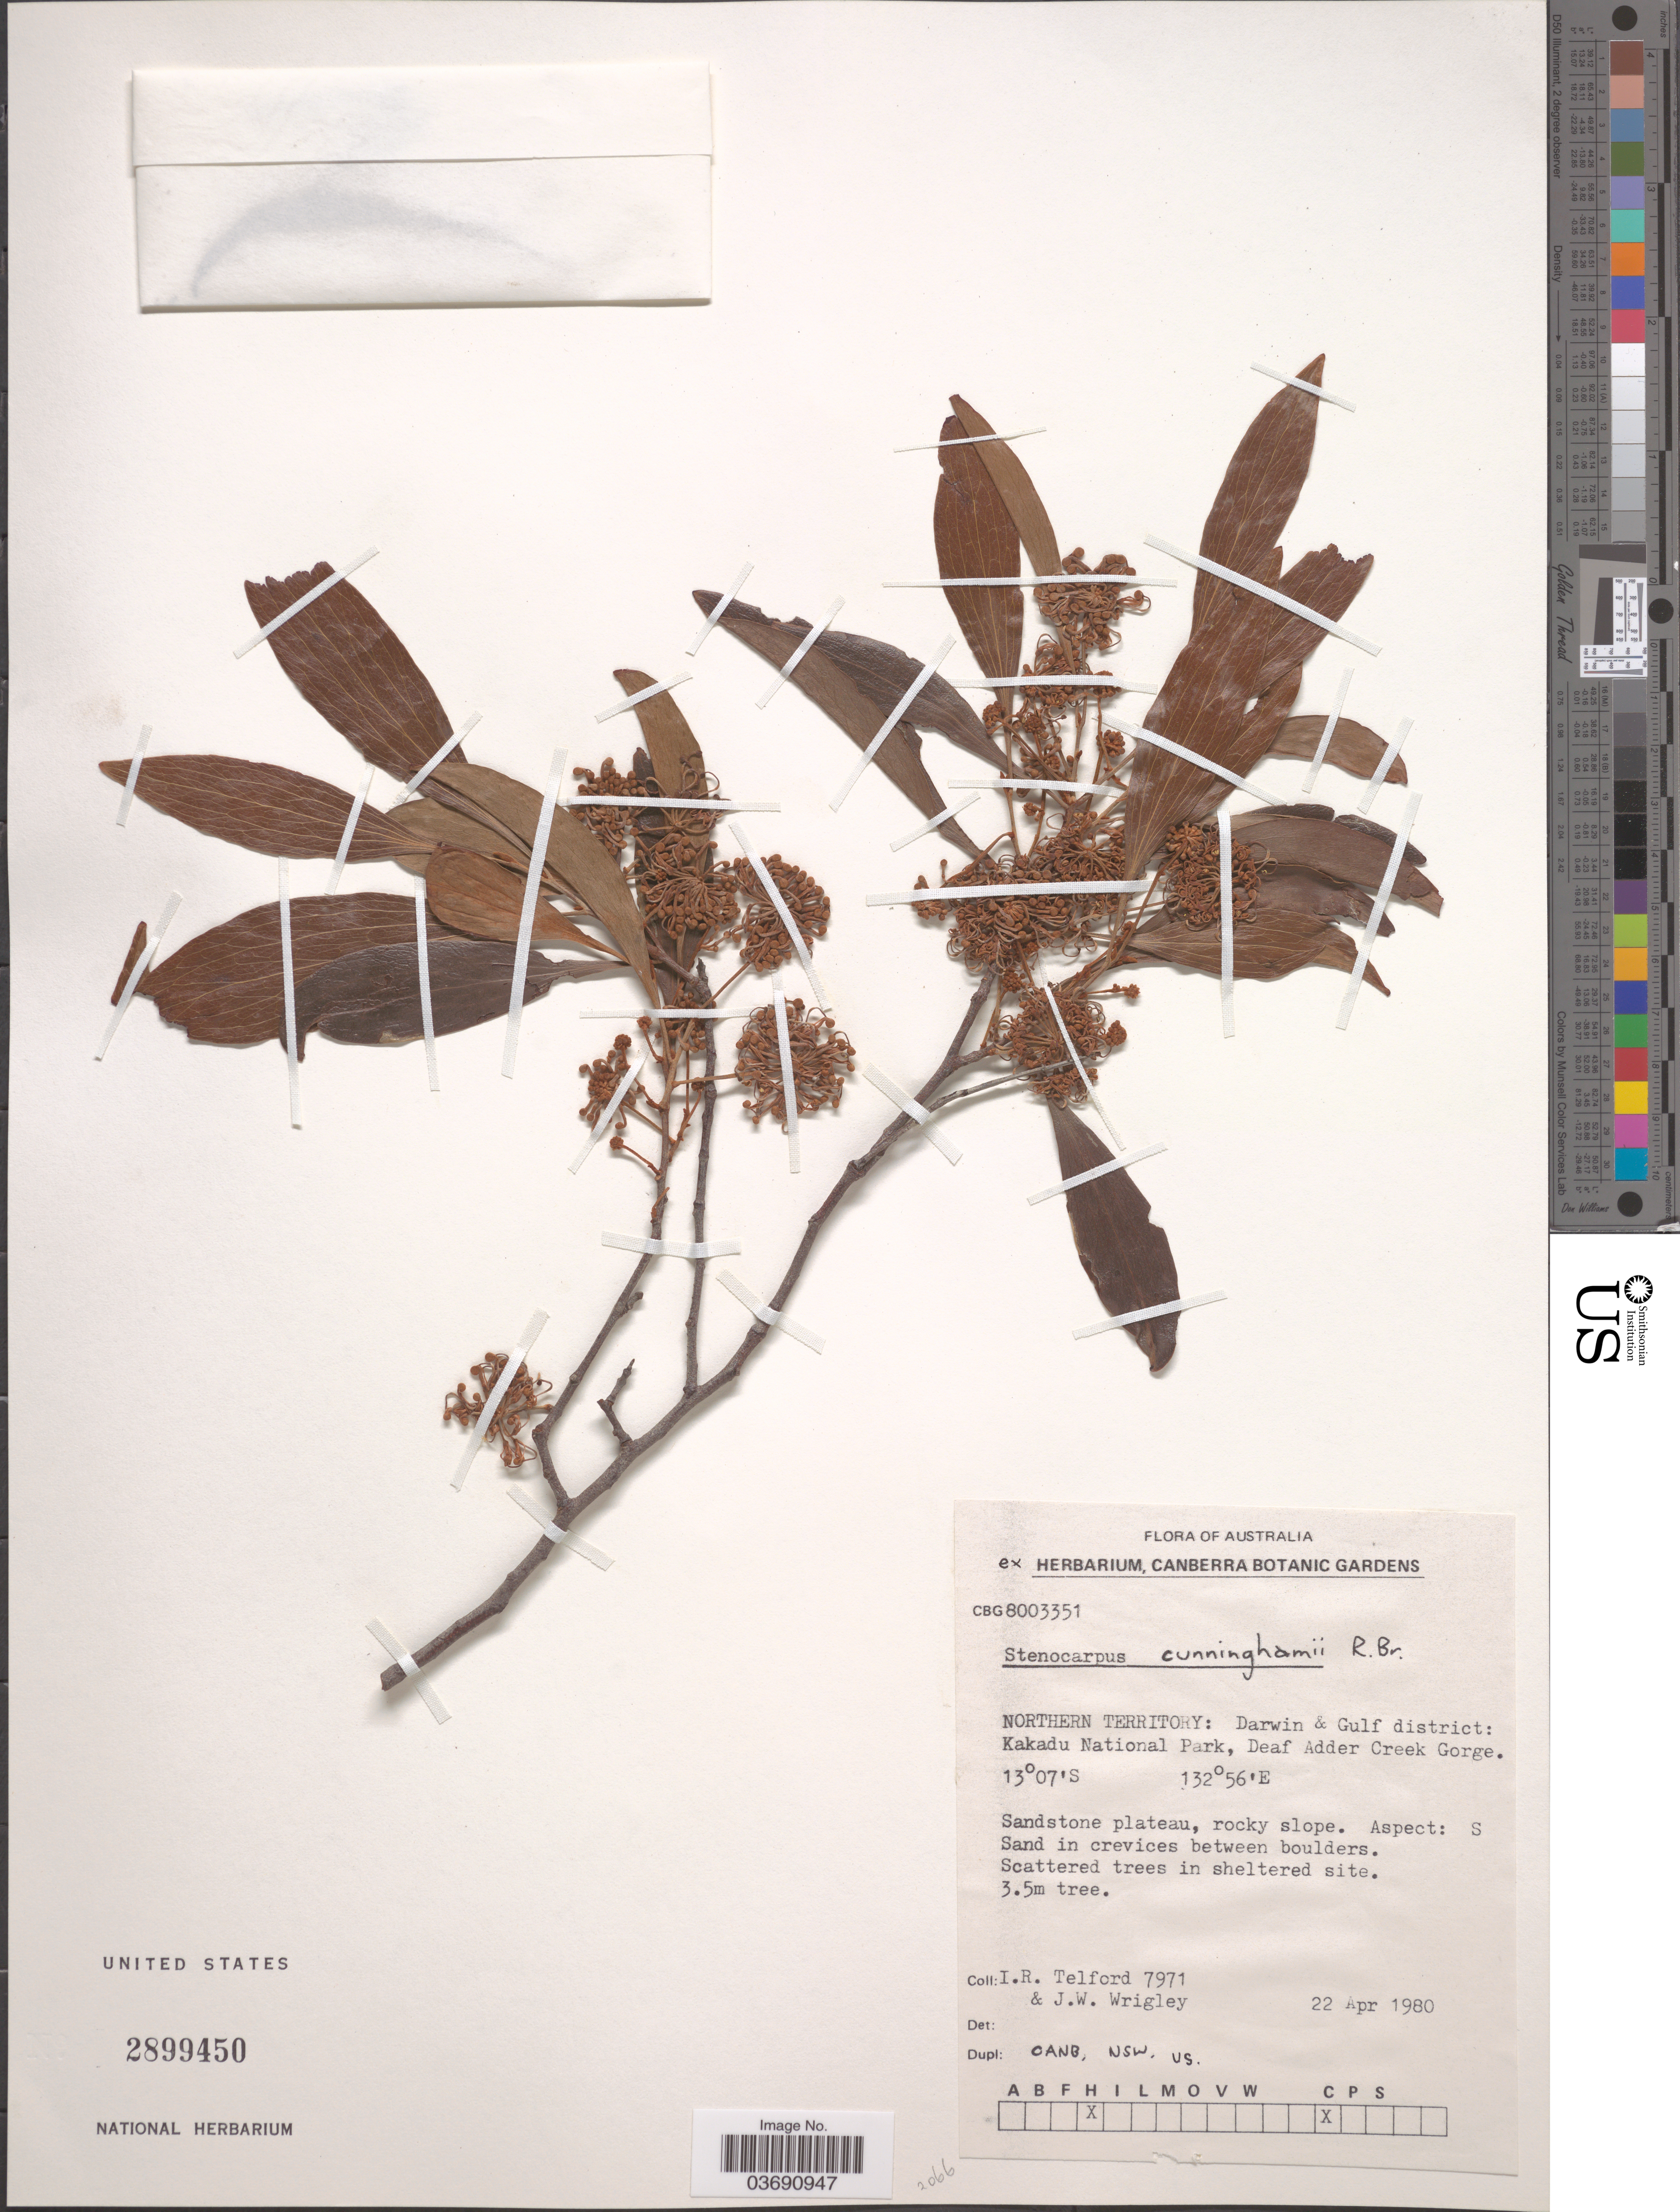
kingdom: Plantae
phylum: Tracheophyta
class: Magnoliopsida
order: Proteales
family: Proteaceae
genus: Stenocarpus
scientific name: Stenocarpus cunninghamii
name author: R. Br.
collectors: I. R. Telford & J. Wrigley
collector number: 7971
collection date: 1980-04-22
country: Australia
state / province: Northern Territory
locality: Darwin & Gulf district: Kakadu National Park, Deaf Adder Creek Gorge. Aspect: S.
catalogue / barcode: US 2899450